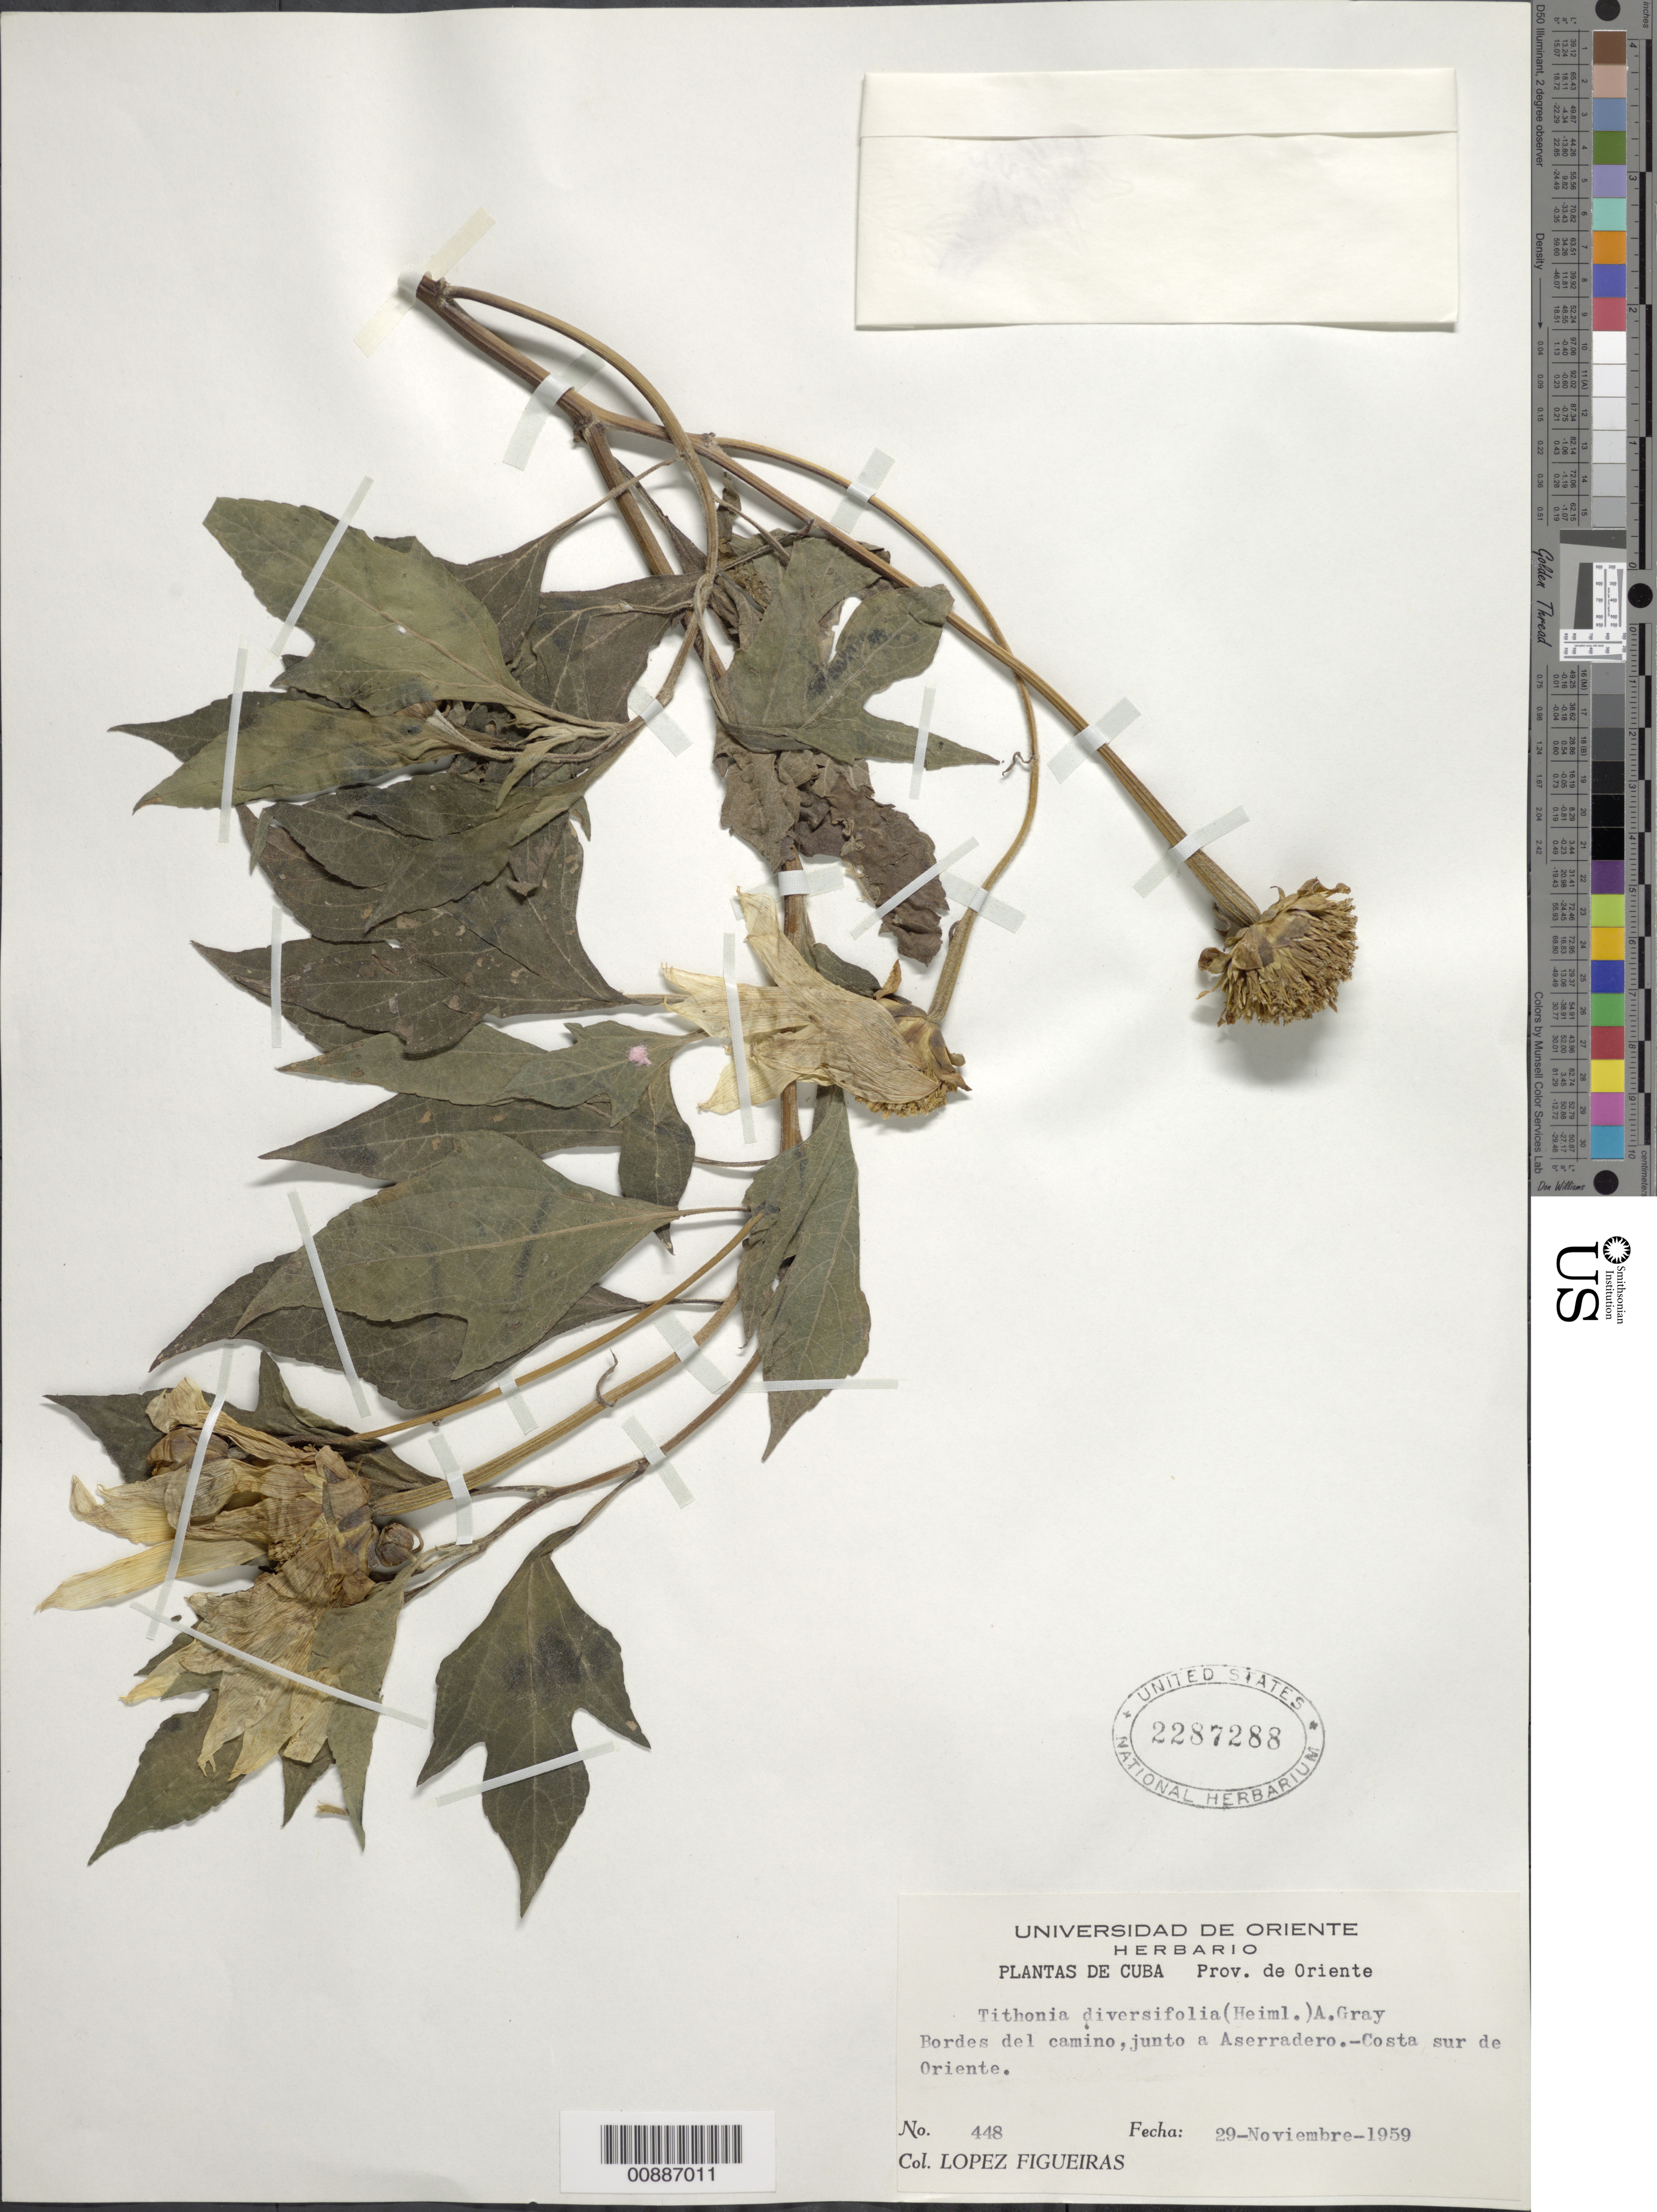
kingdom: Plantae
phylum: Tracheophyta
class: Magnoliopsida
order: Asterales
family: Asteraceae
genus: Tithonia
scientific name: Tithonia diversifolia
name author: (Hemsl.) A. Gray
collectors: M. López Figueiras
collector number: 448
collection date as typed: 29 Nov 1959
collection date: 1959-11-29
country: Cuba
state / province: Oriente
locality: Junto a Aserradero.-Costa sur de oriente.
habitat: Bordes del camino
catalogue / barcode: US 2287288